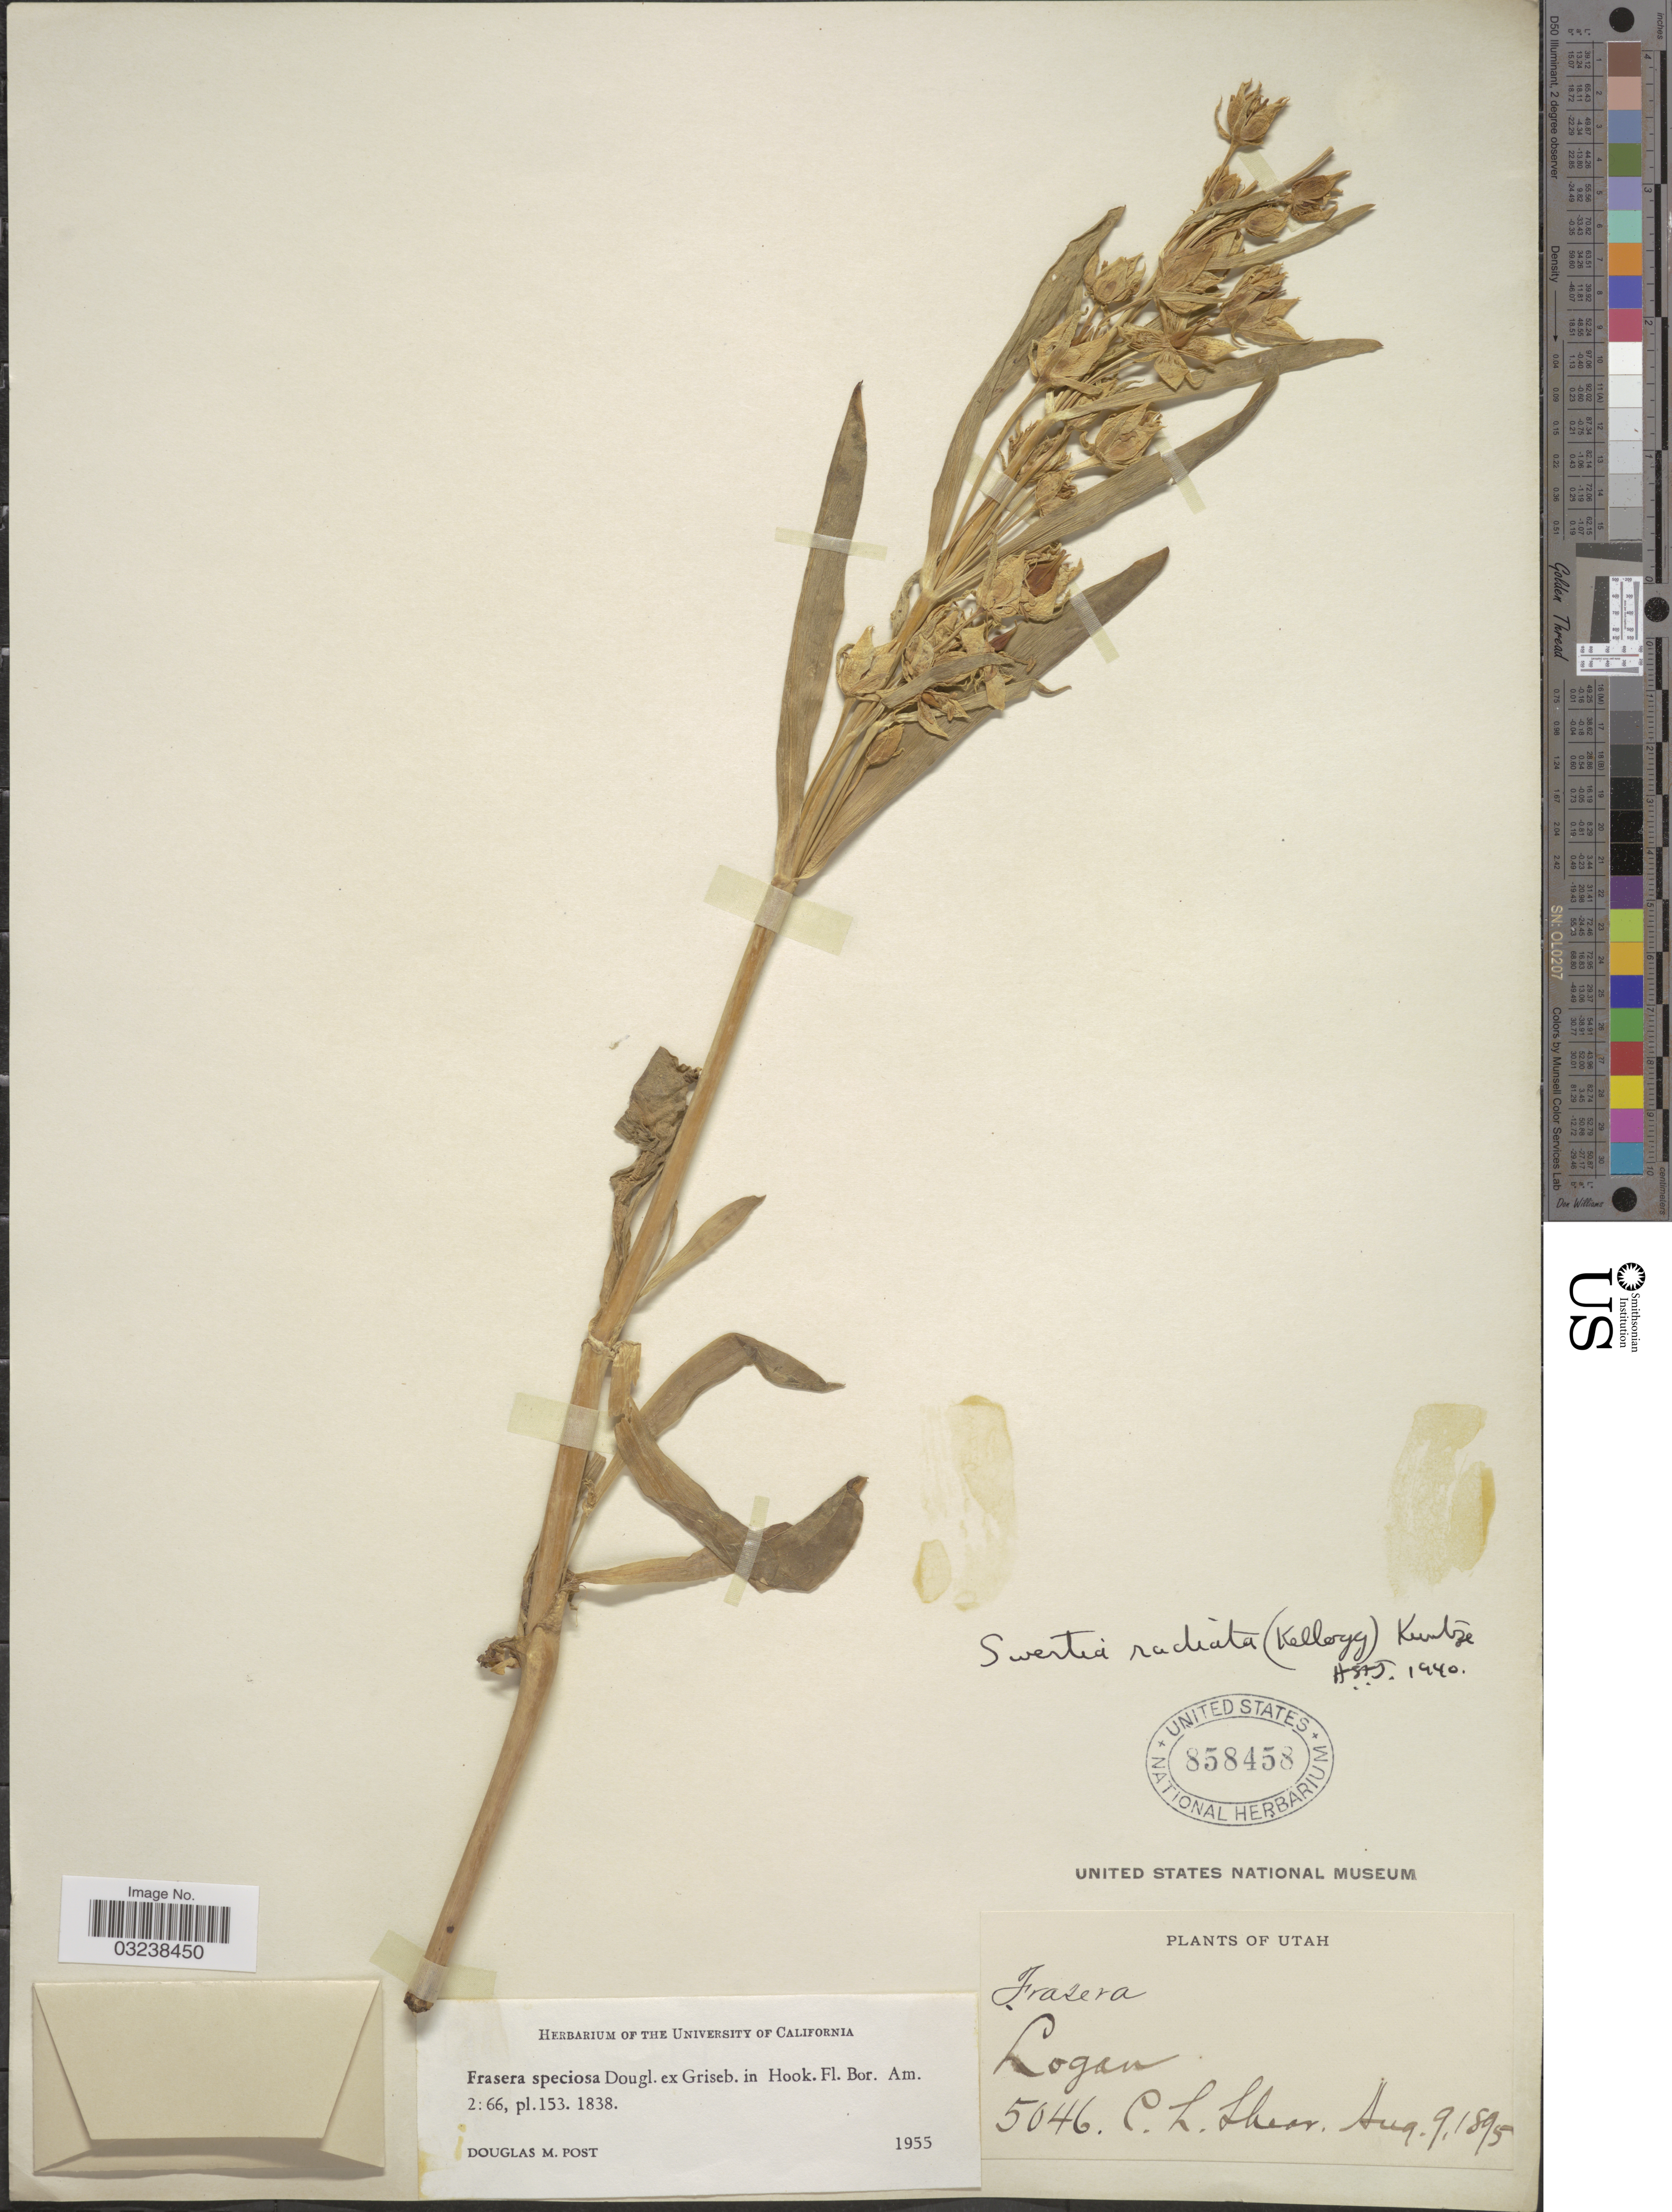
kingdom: Plantae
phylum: Tracheophyta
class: Magnoliopsida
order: Gentianales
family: Gentianaceae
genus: Swertia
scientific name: Swertia radiata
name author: (Kellogg) Kuntze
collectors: C. Theas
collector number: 5046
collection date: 1895-08-09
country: United States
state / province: Utah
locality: Logan.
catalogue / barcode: US 858458